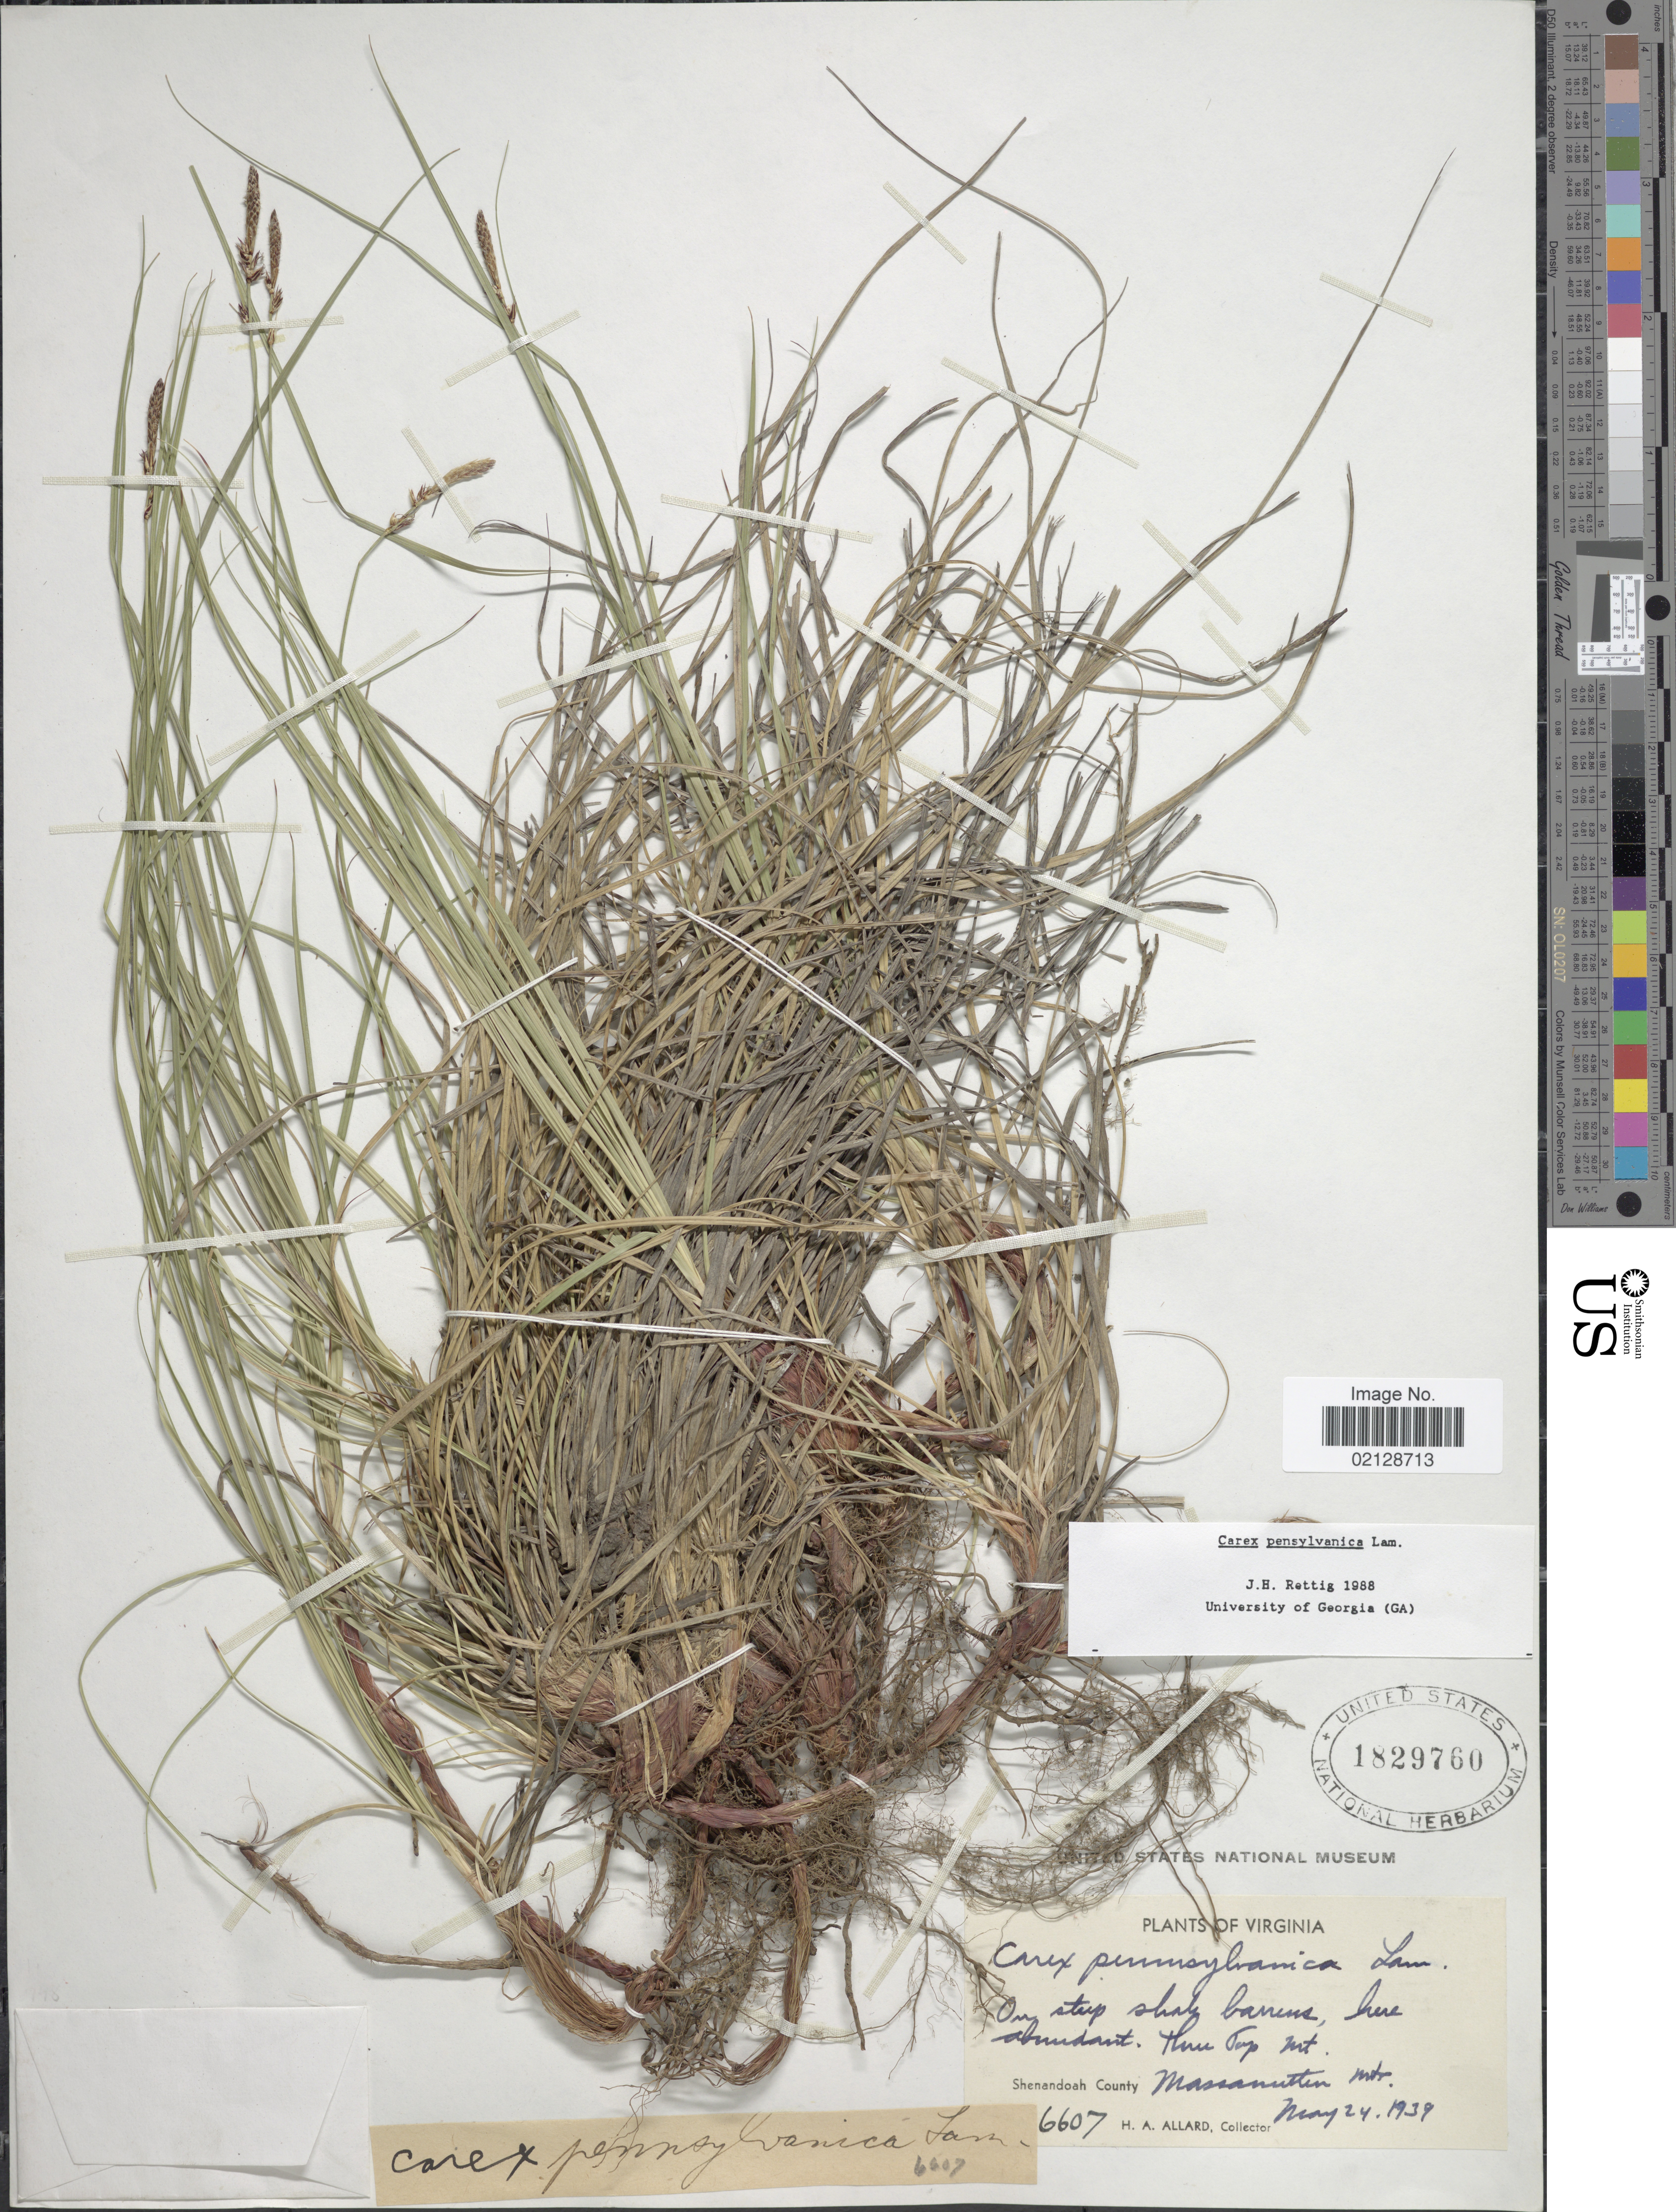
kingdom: Plantae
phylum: Tracheophyta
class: Liliopsida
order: Poales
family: Cyperaceae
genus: Carex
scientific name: Carex pensylvanica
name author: Lam.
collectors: H. A. Allard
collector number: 6607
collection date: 1939-05-24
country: United States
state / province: Virginia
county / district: Shenandoah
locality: Thru Top Mt., Shenandoah County: Massanutten Mts.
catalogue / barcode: US 1829760